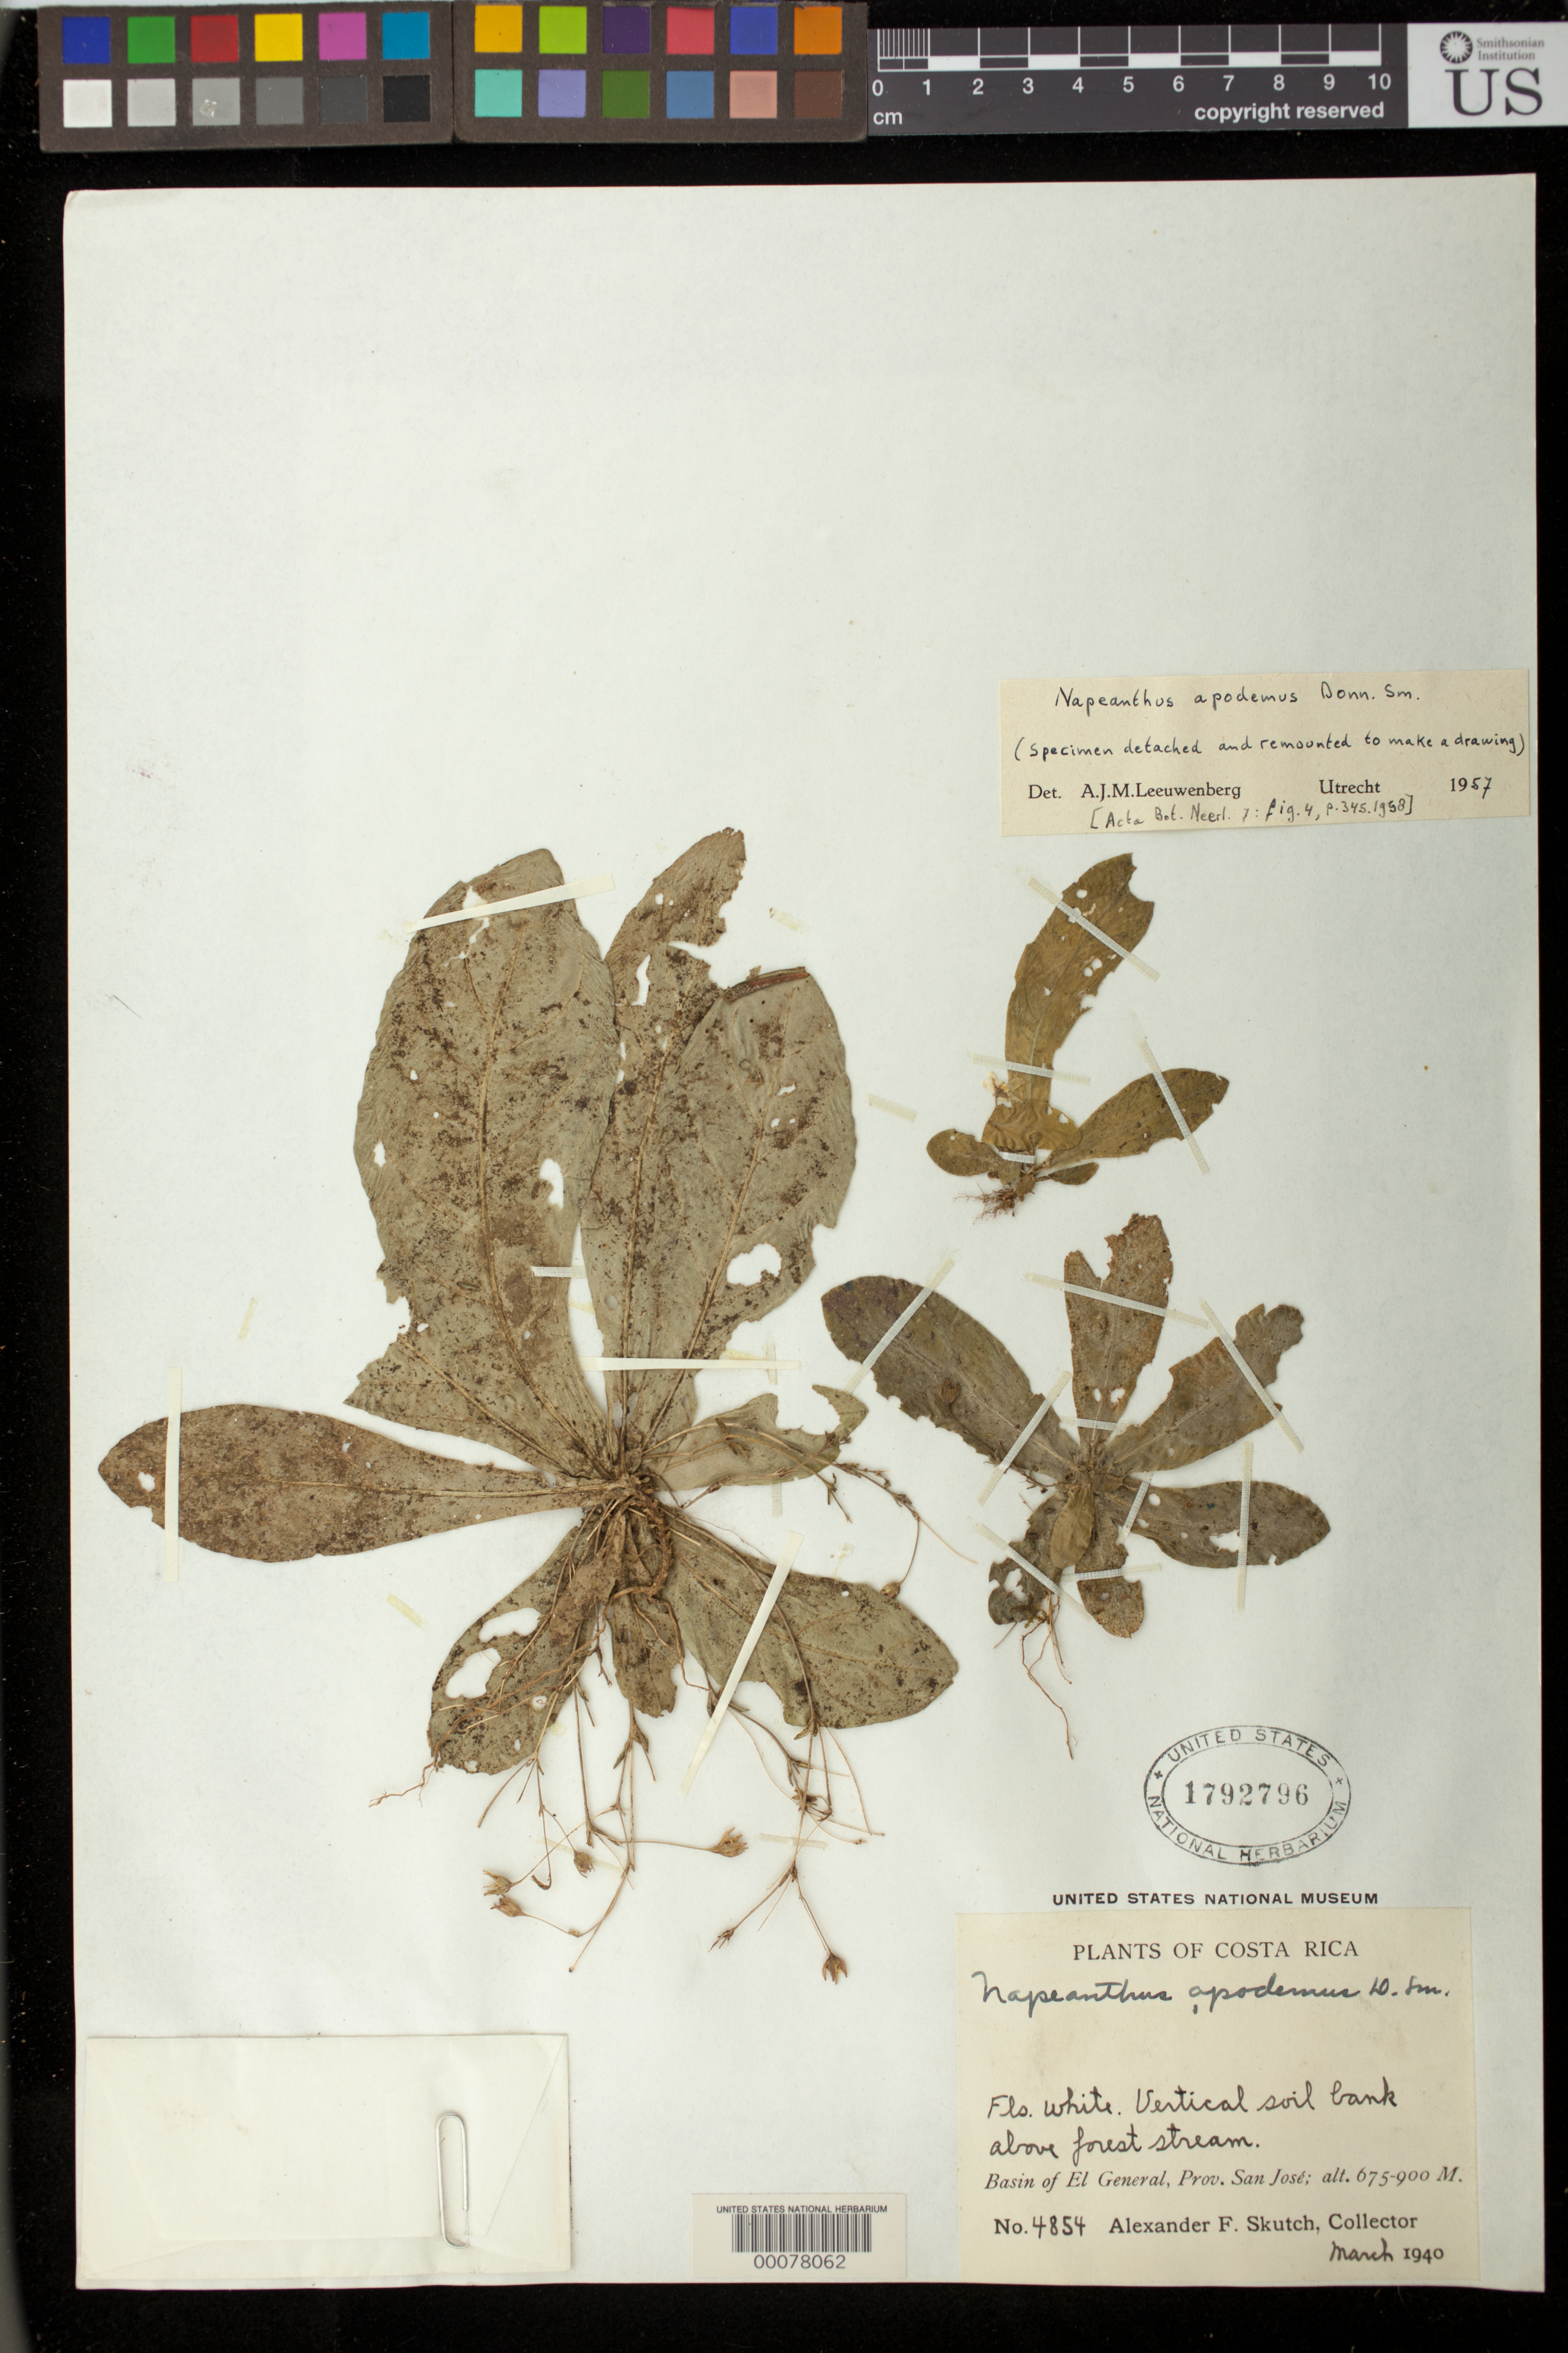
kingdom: Plantae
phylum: Tracheophyta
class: Magnoliopsida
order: Lamiales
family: Gesneriaceae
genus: Napeanthus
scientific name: Napeanthus apodemus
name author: Donn. Sm.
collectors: A. F. Skutch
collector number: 4854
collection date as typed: Mar 1940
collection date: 1940-03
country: Costa Rica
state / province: San José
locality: Basin of El General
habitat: Vertical soil bank above forest stream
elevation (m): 675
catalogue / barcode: US 1792796